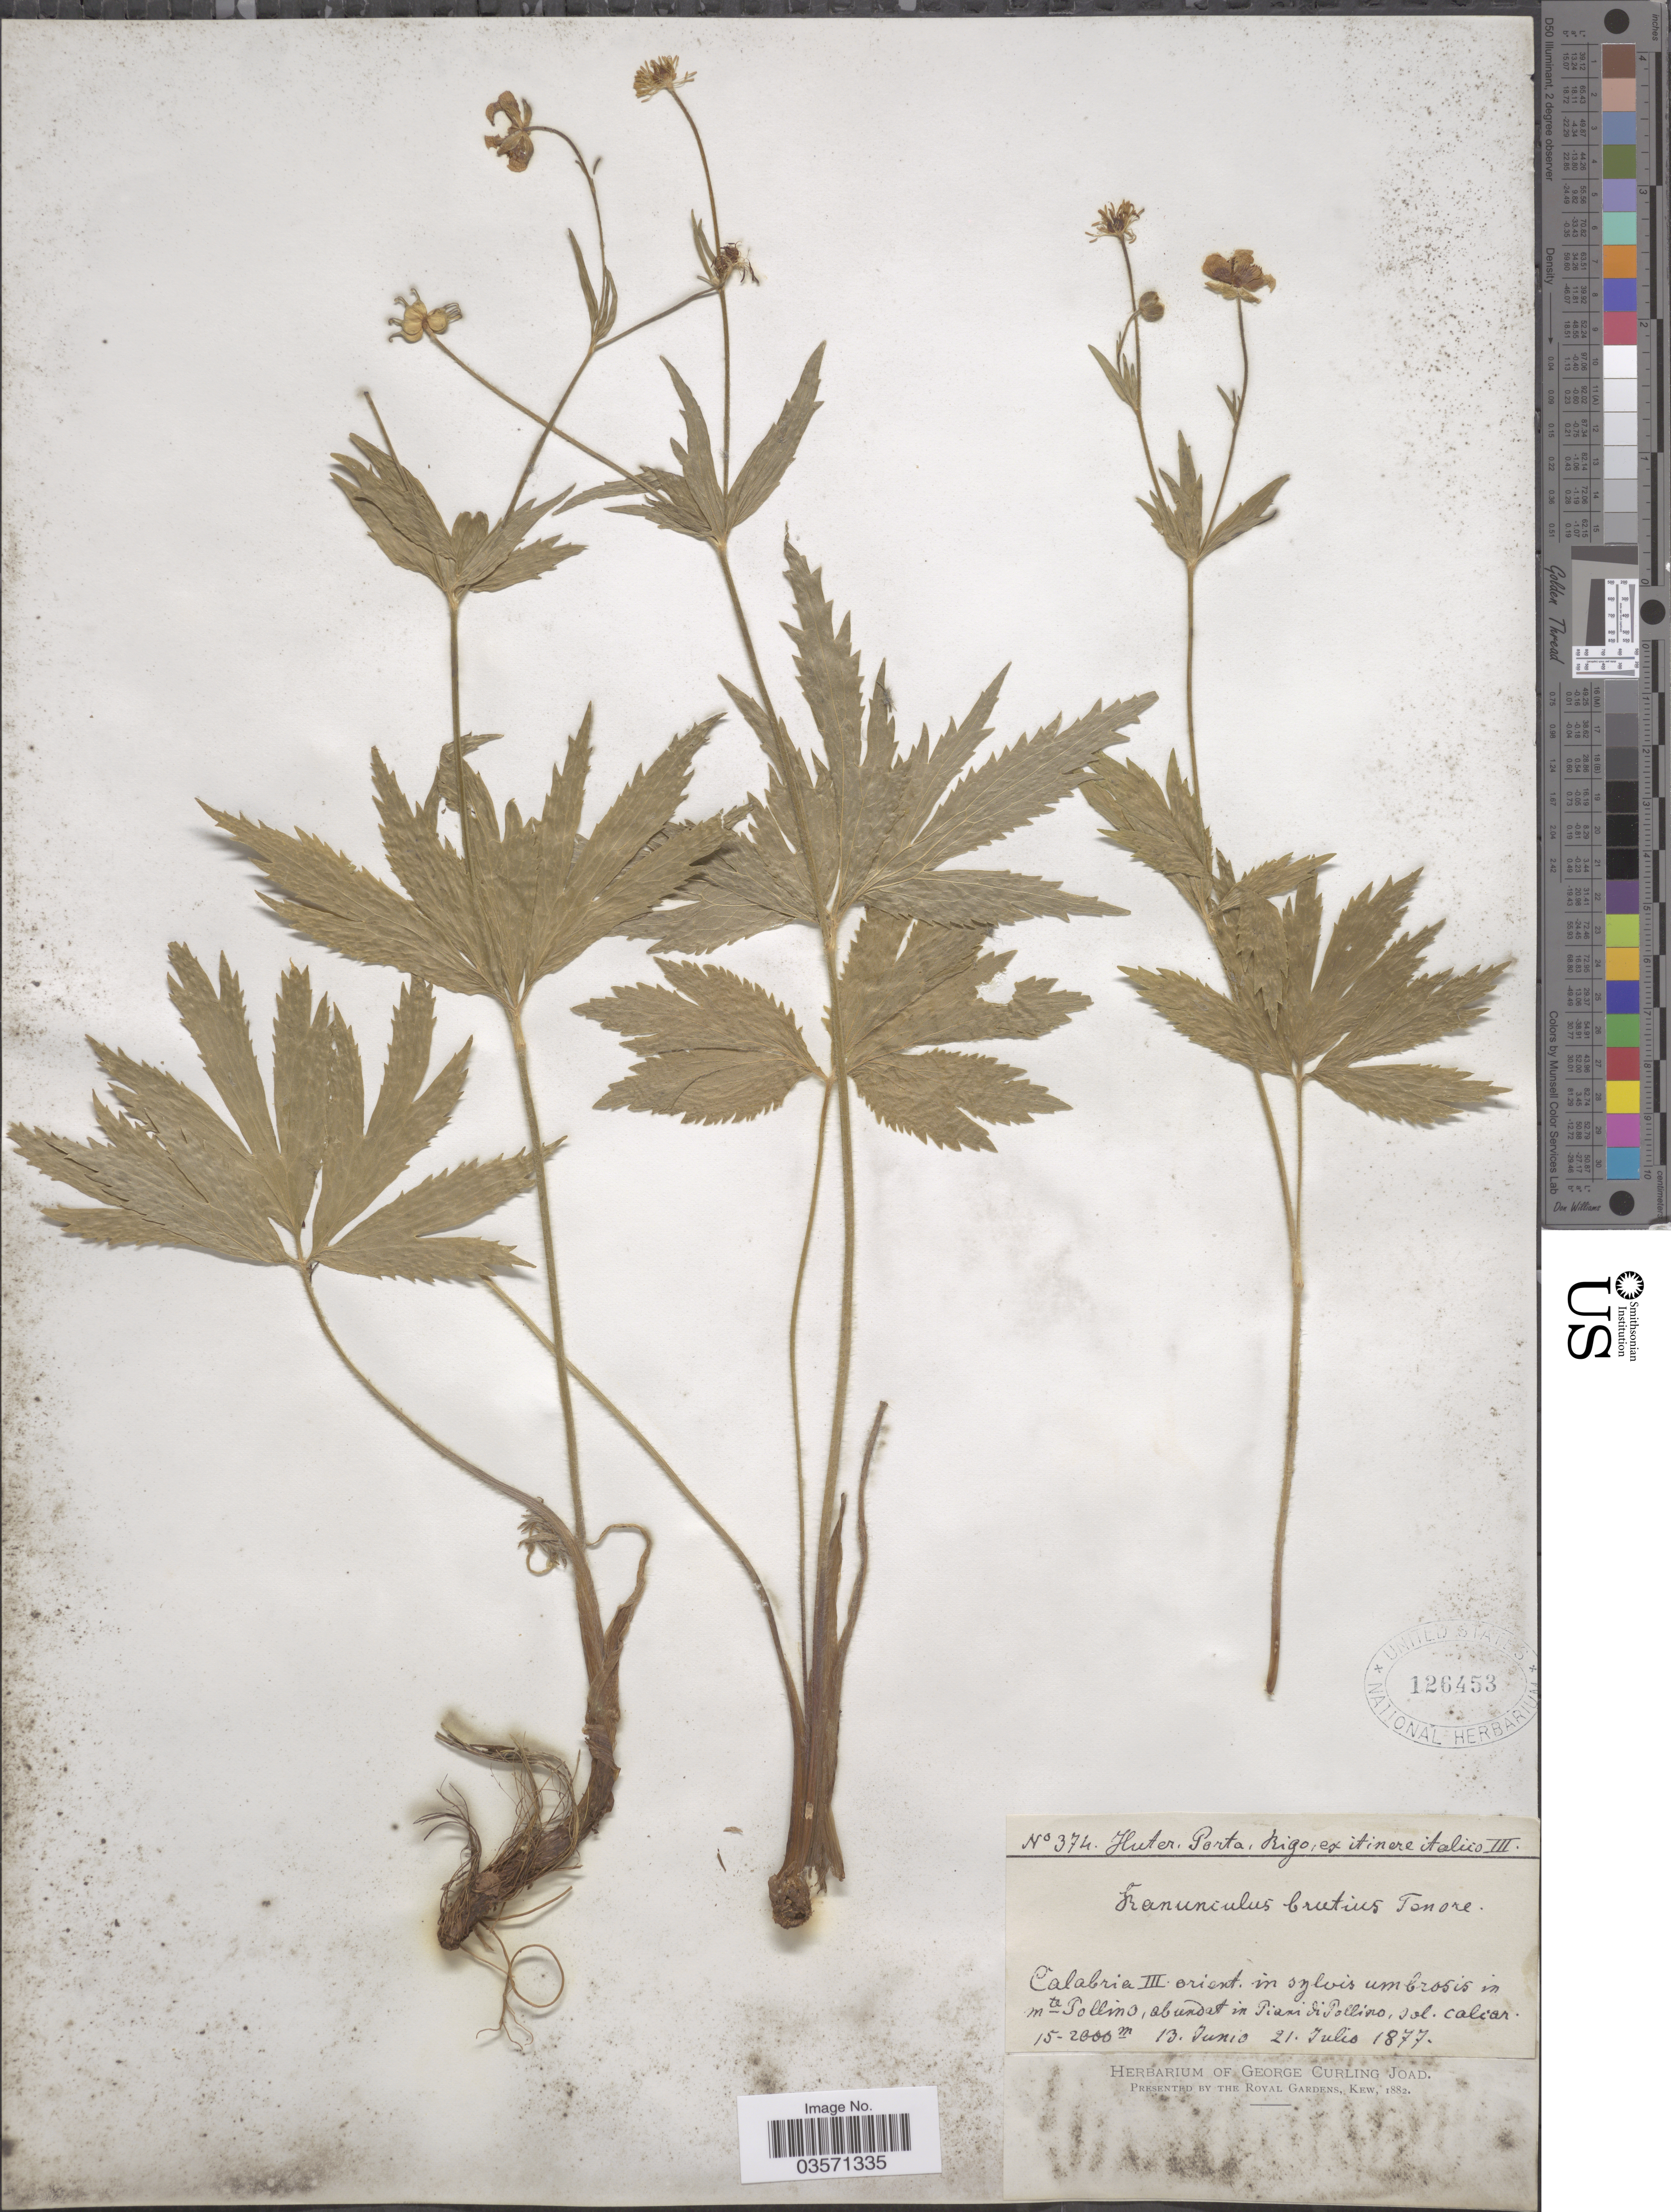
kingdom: Plantae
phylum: Tracheophyta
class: Magnoliopsida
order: Ranunculales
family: Ranunculaceae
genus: Ranunculus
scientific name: Ranunculus creticus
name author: L.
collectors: -. Huter, -- Porta & -- Rigo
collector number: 374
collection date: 1877-06-13/1877-07-21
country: Italy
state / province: Calabria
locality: Calabria III orient. in sylvis umbrosis in mte Pollino, abundat in Piani di Pollino.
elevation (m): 1500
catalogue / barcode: US 126453